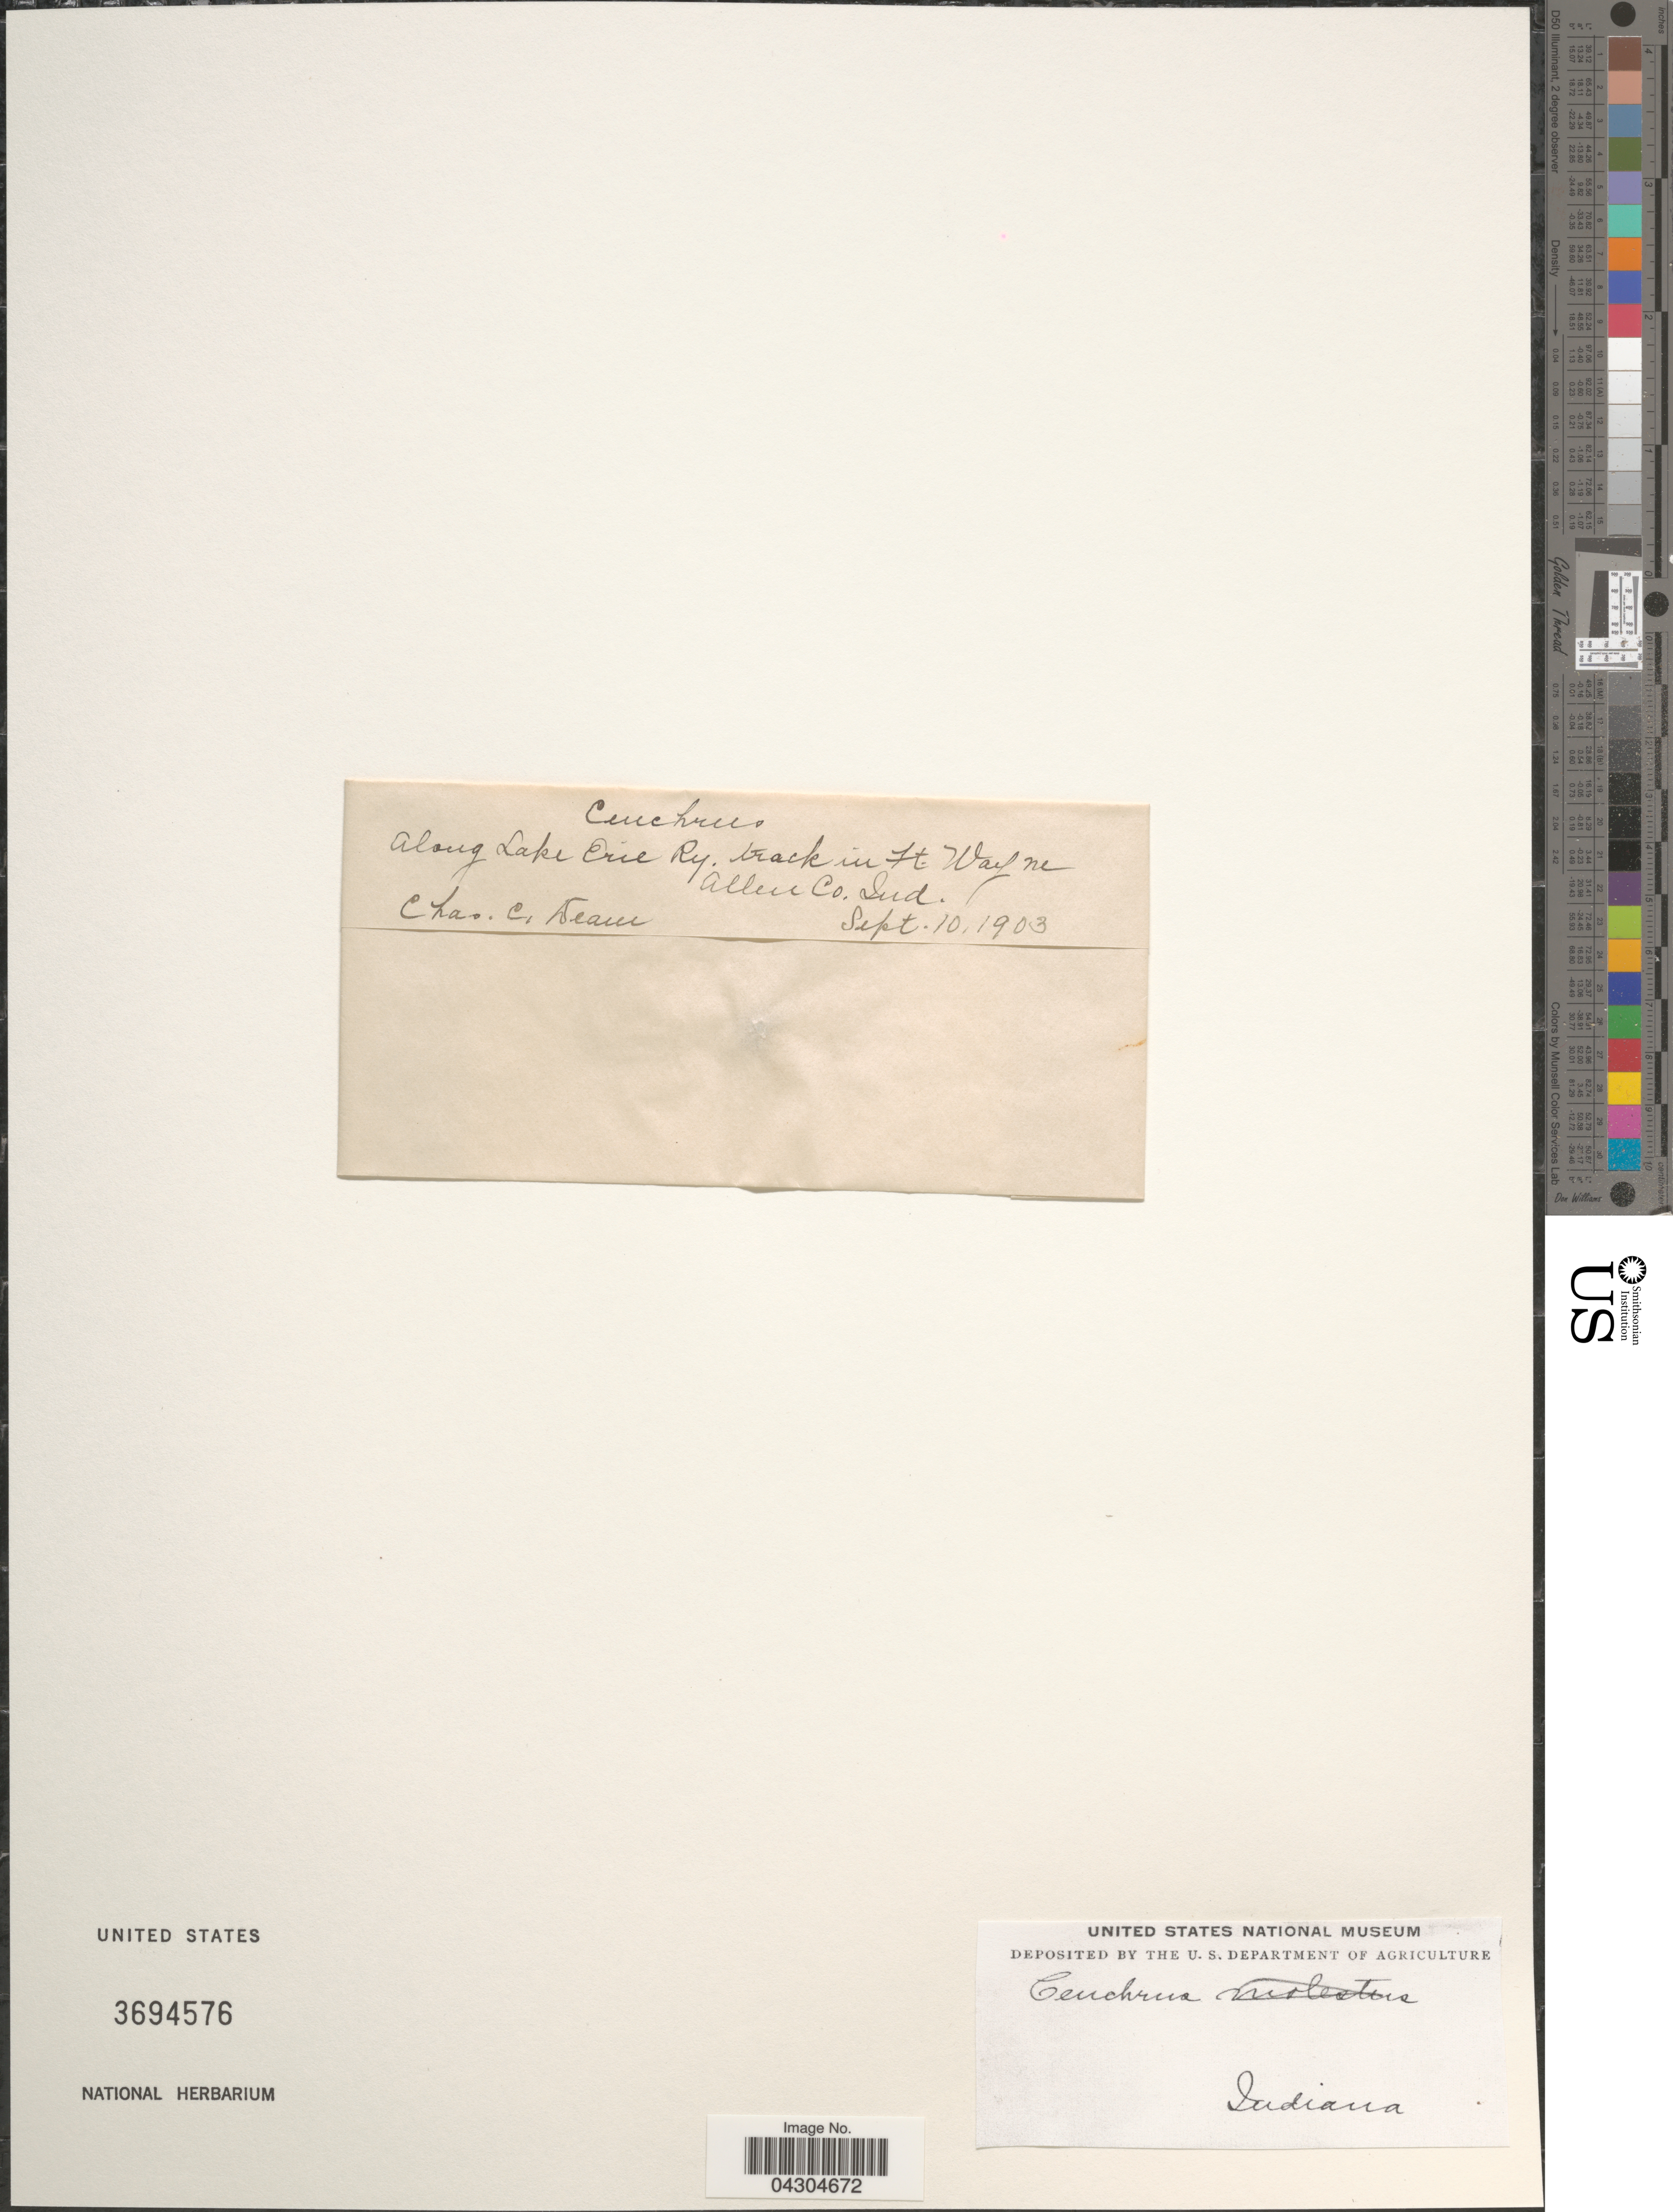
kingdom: Plantae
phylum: Tracheophyta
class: Liliopsida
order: Poales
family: Poaceae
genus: Cenchrus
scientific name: Cenchrus longispinus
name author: (Hack.) Fernald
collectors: C. C. Deam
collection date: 1903-09-10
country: United States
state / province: Indiana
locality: Along Lake Erie Ry track in Ft. Wayne. Allen Co.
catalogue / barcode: US 3694576